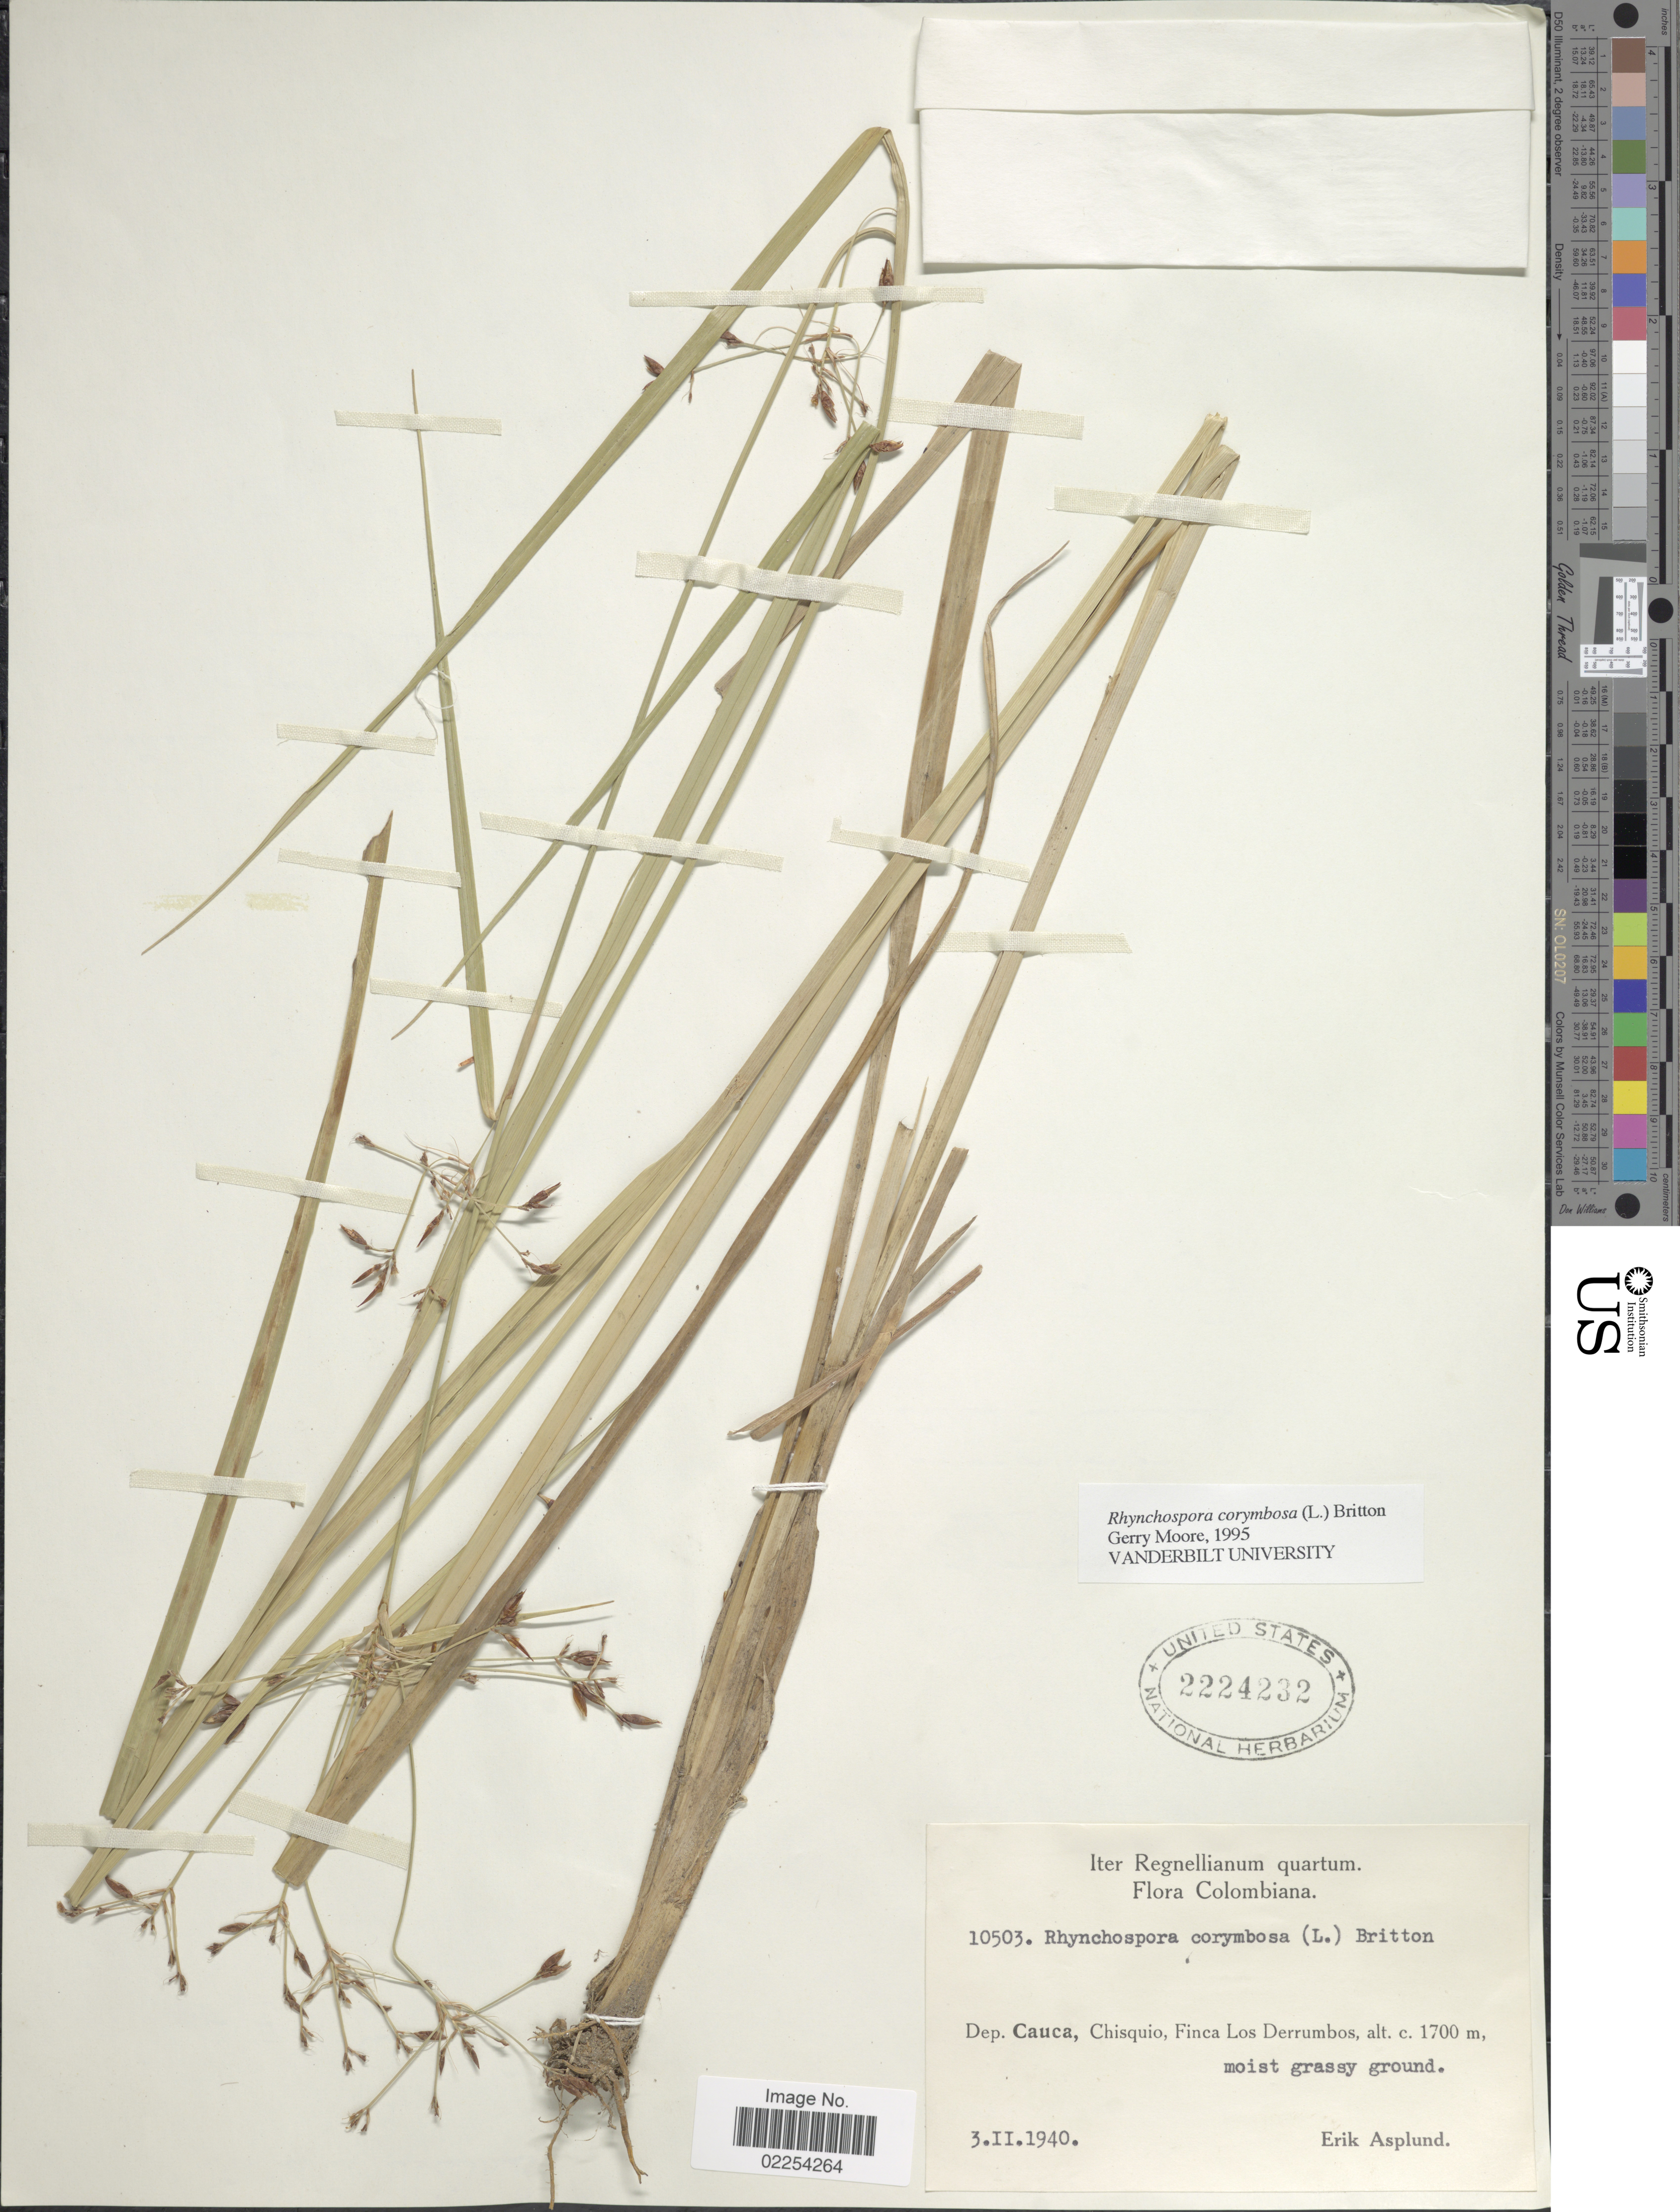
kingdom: Plantae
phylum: Tracheophyta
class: Liliopsida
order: Poales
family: Cyperaceae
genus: Rhynchospora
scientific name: Rhynchospora corymbosa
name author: (L.) Britton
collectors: E. Asplund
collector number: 10503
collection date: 1940-02-03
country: Colombia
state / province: Cauca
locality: Dep. Cauca: Chisquio, Finca Los Derrumbos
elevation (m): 1700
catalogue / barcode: US 2224232